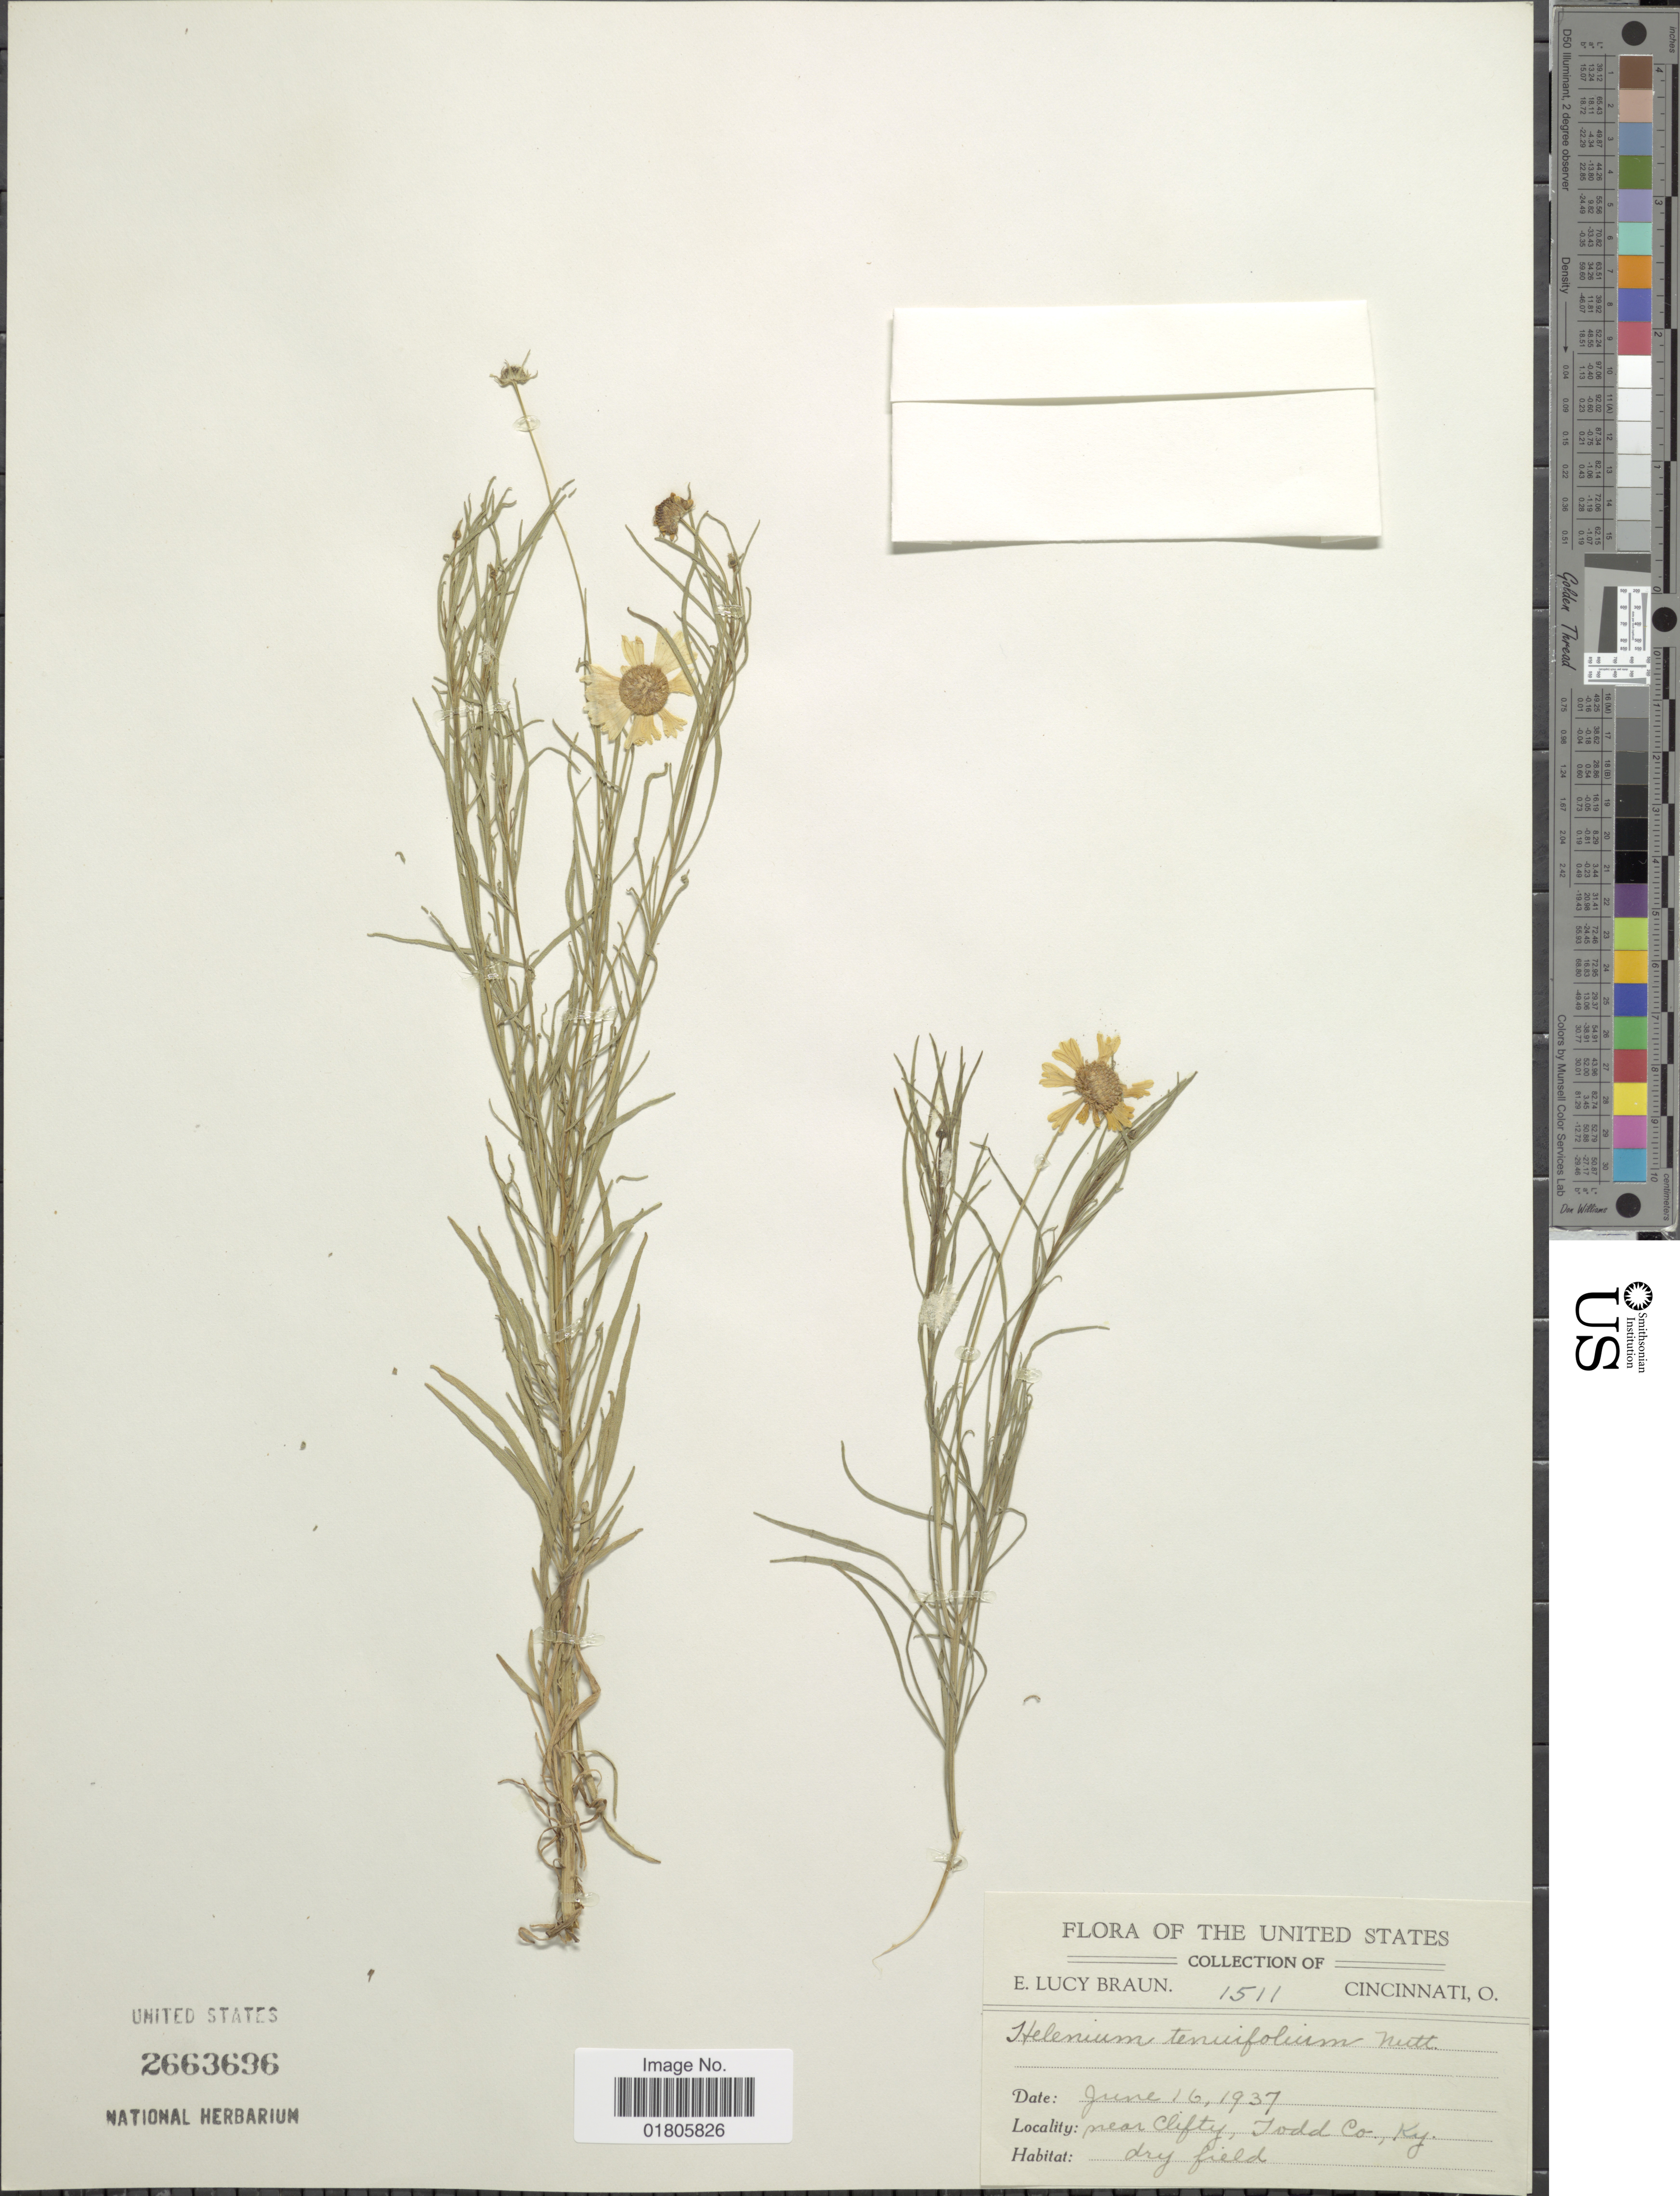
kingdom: Plantae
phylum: Tracheophyta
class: Magnoliopsida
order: Asterales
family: Asteraceae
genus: Helenium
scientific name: Helenium amarum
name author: (Raf.) H. Rock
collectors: E. L. Braun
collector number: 1511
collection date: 1937-06-16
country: United States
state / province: Kentucky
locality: Near Clifty, Todd Co.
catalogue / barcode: US 2663696